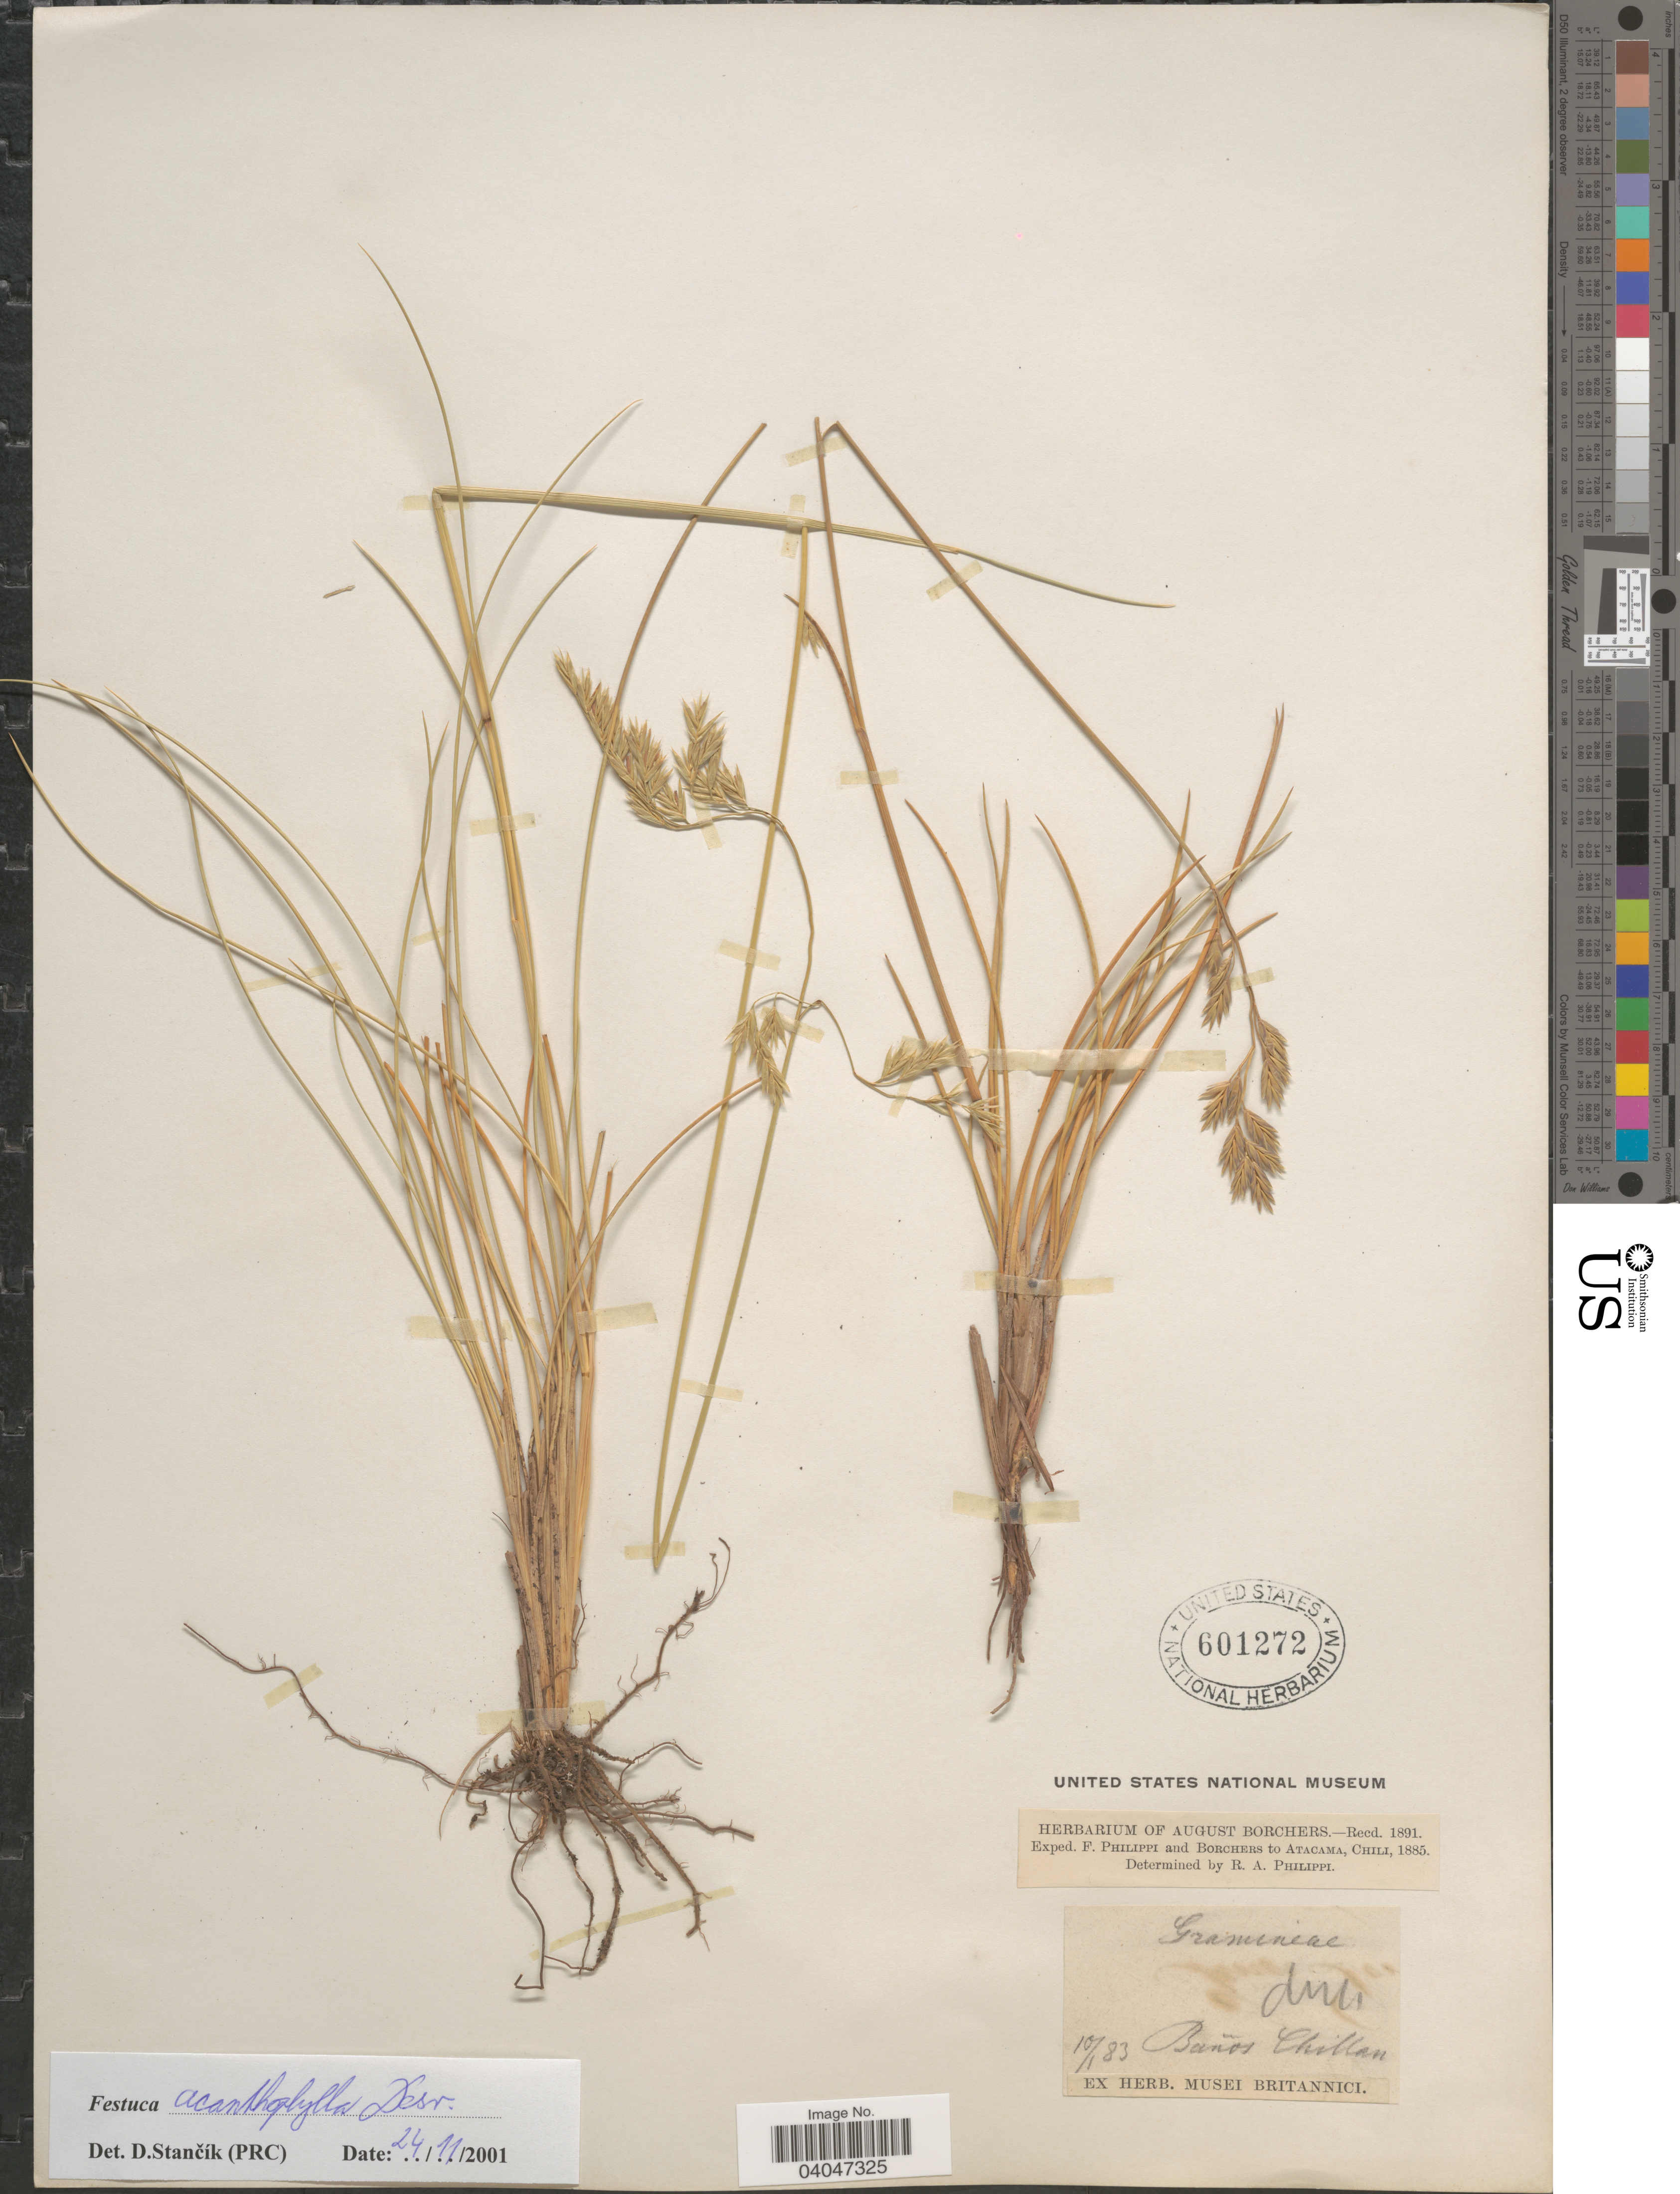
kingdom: Plantae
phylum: Tracheophyta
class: Liliopsida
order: Poales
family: Poaceae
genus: Festuca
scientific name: Festuca acanthophylla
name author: É. Desv.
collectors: ex herb. Musei Britannici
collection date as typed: Transcribed d/m/y: 10/1/83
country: Chile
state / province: Atacama (III)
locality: Baños Chillan.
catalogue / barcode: US 601272